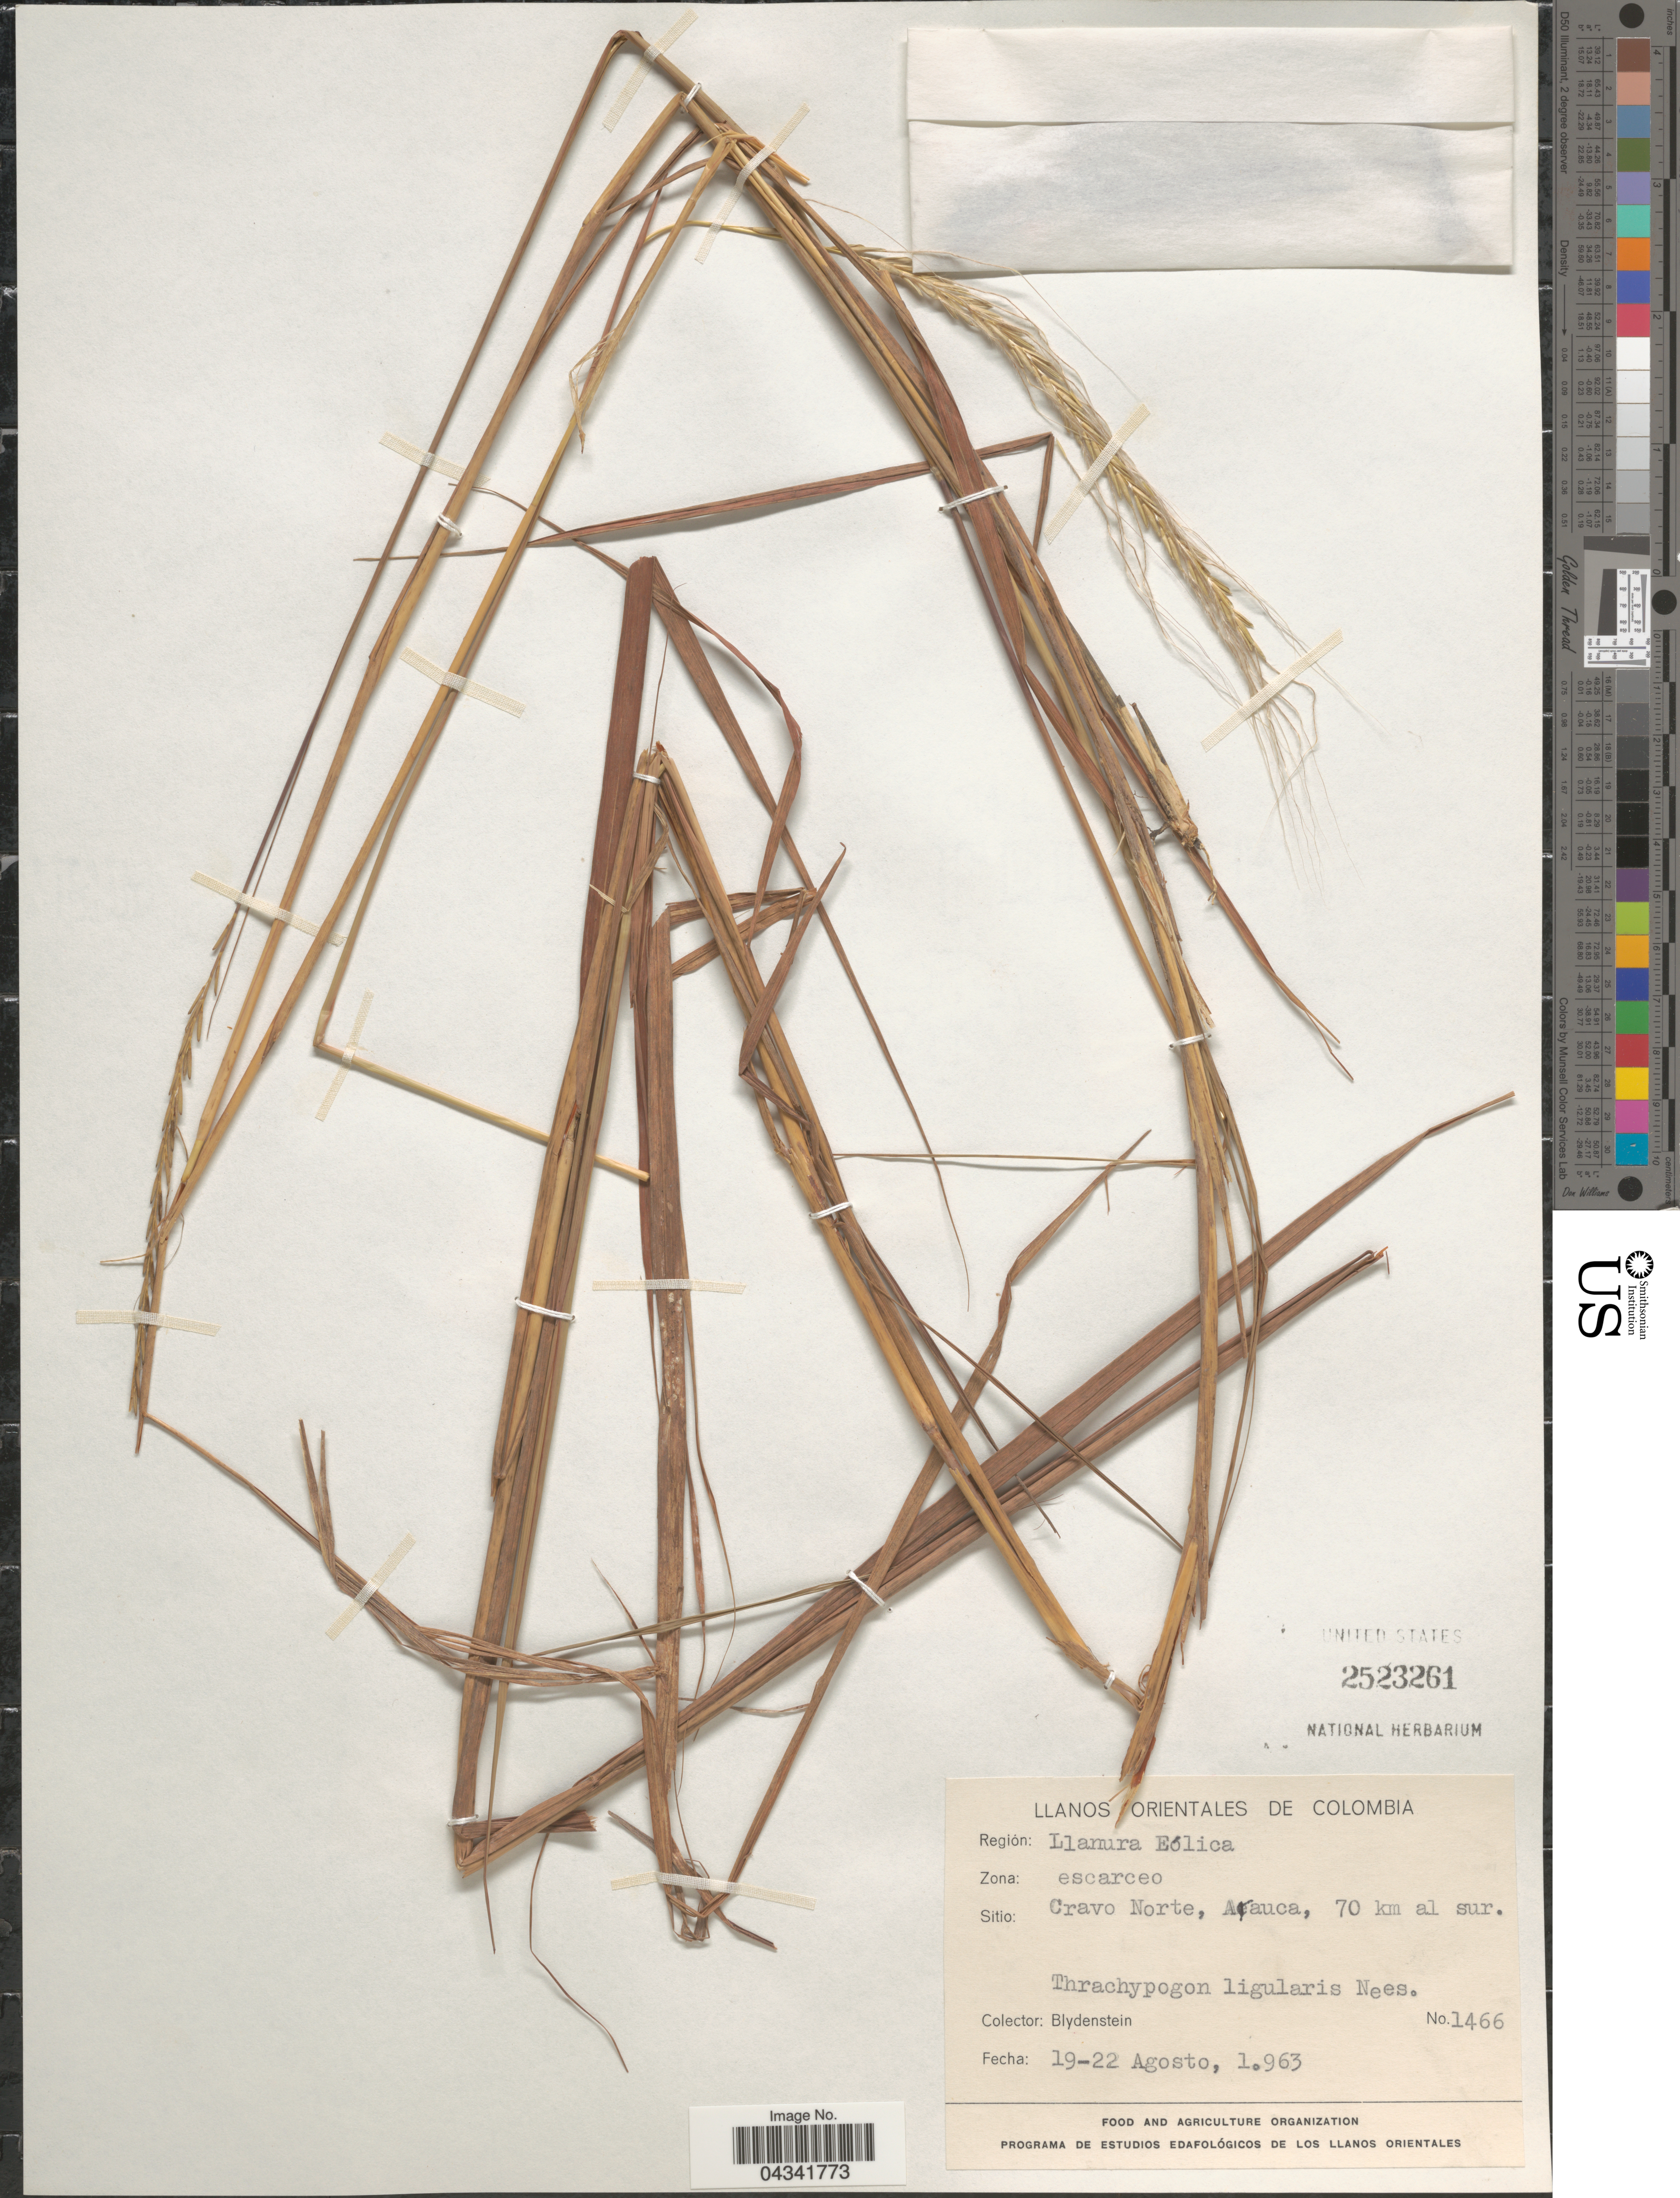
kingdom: Plantae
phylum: Tracheophyta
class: Liliopsida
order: Poales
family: Poaceae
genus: Trachypogon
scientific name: Trachypogon spicatus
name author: (L. f.) Kuntze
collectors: Blydenstein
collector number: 1466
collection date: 1963-08-19/1963-08-22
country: Colombia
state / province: Arauca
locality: Llanos Orientales de Colombia. Región: Llanura Eólica. Zona: escarceo. Sitio: Cravo Norte, 70 km al sur.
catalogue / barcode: US 2523261